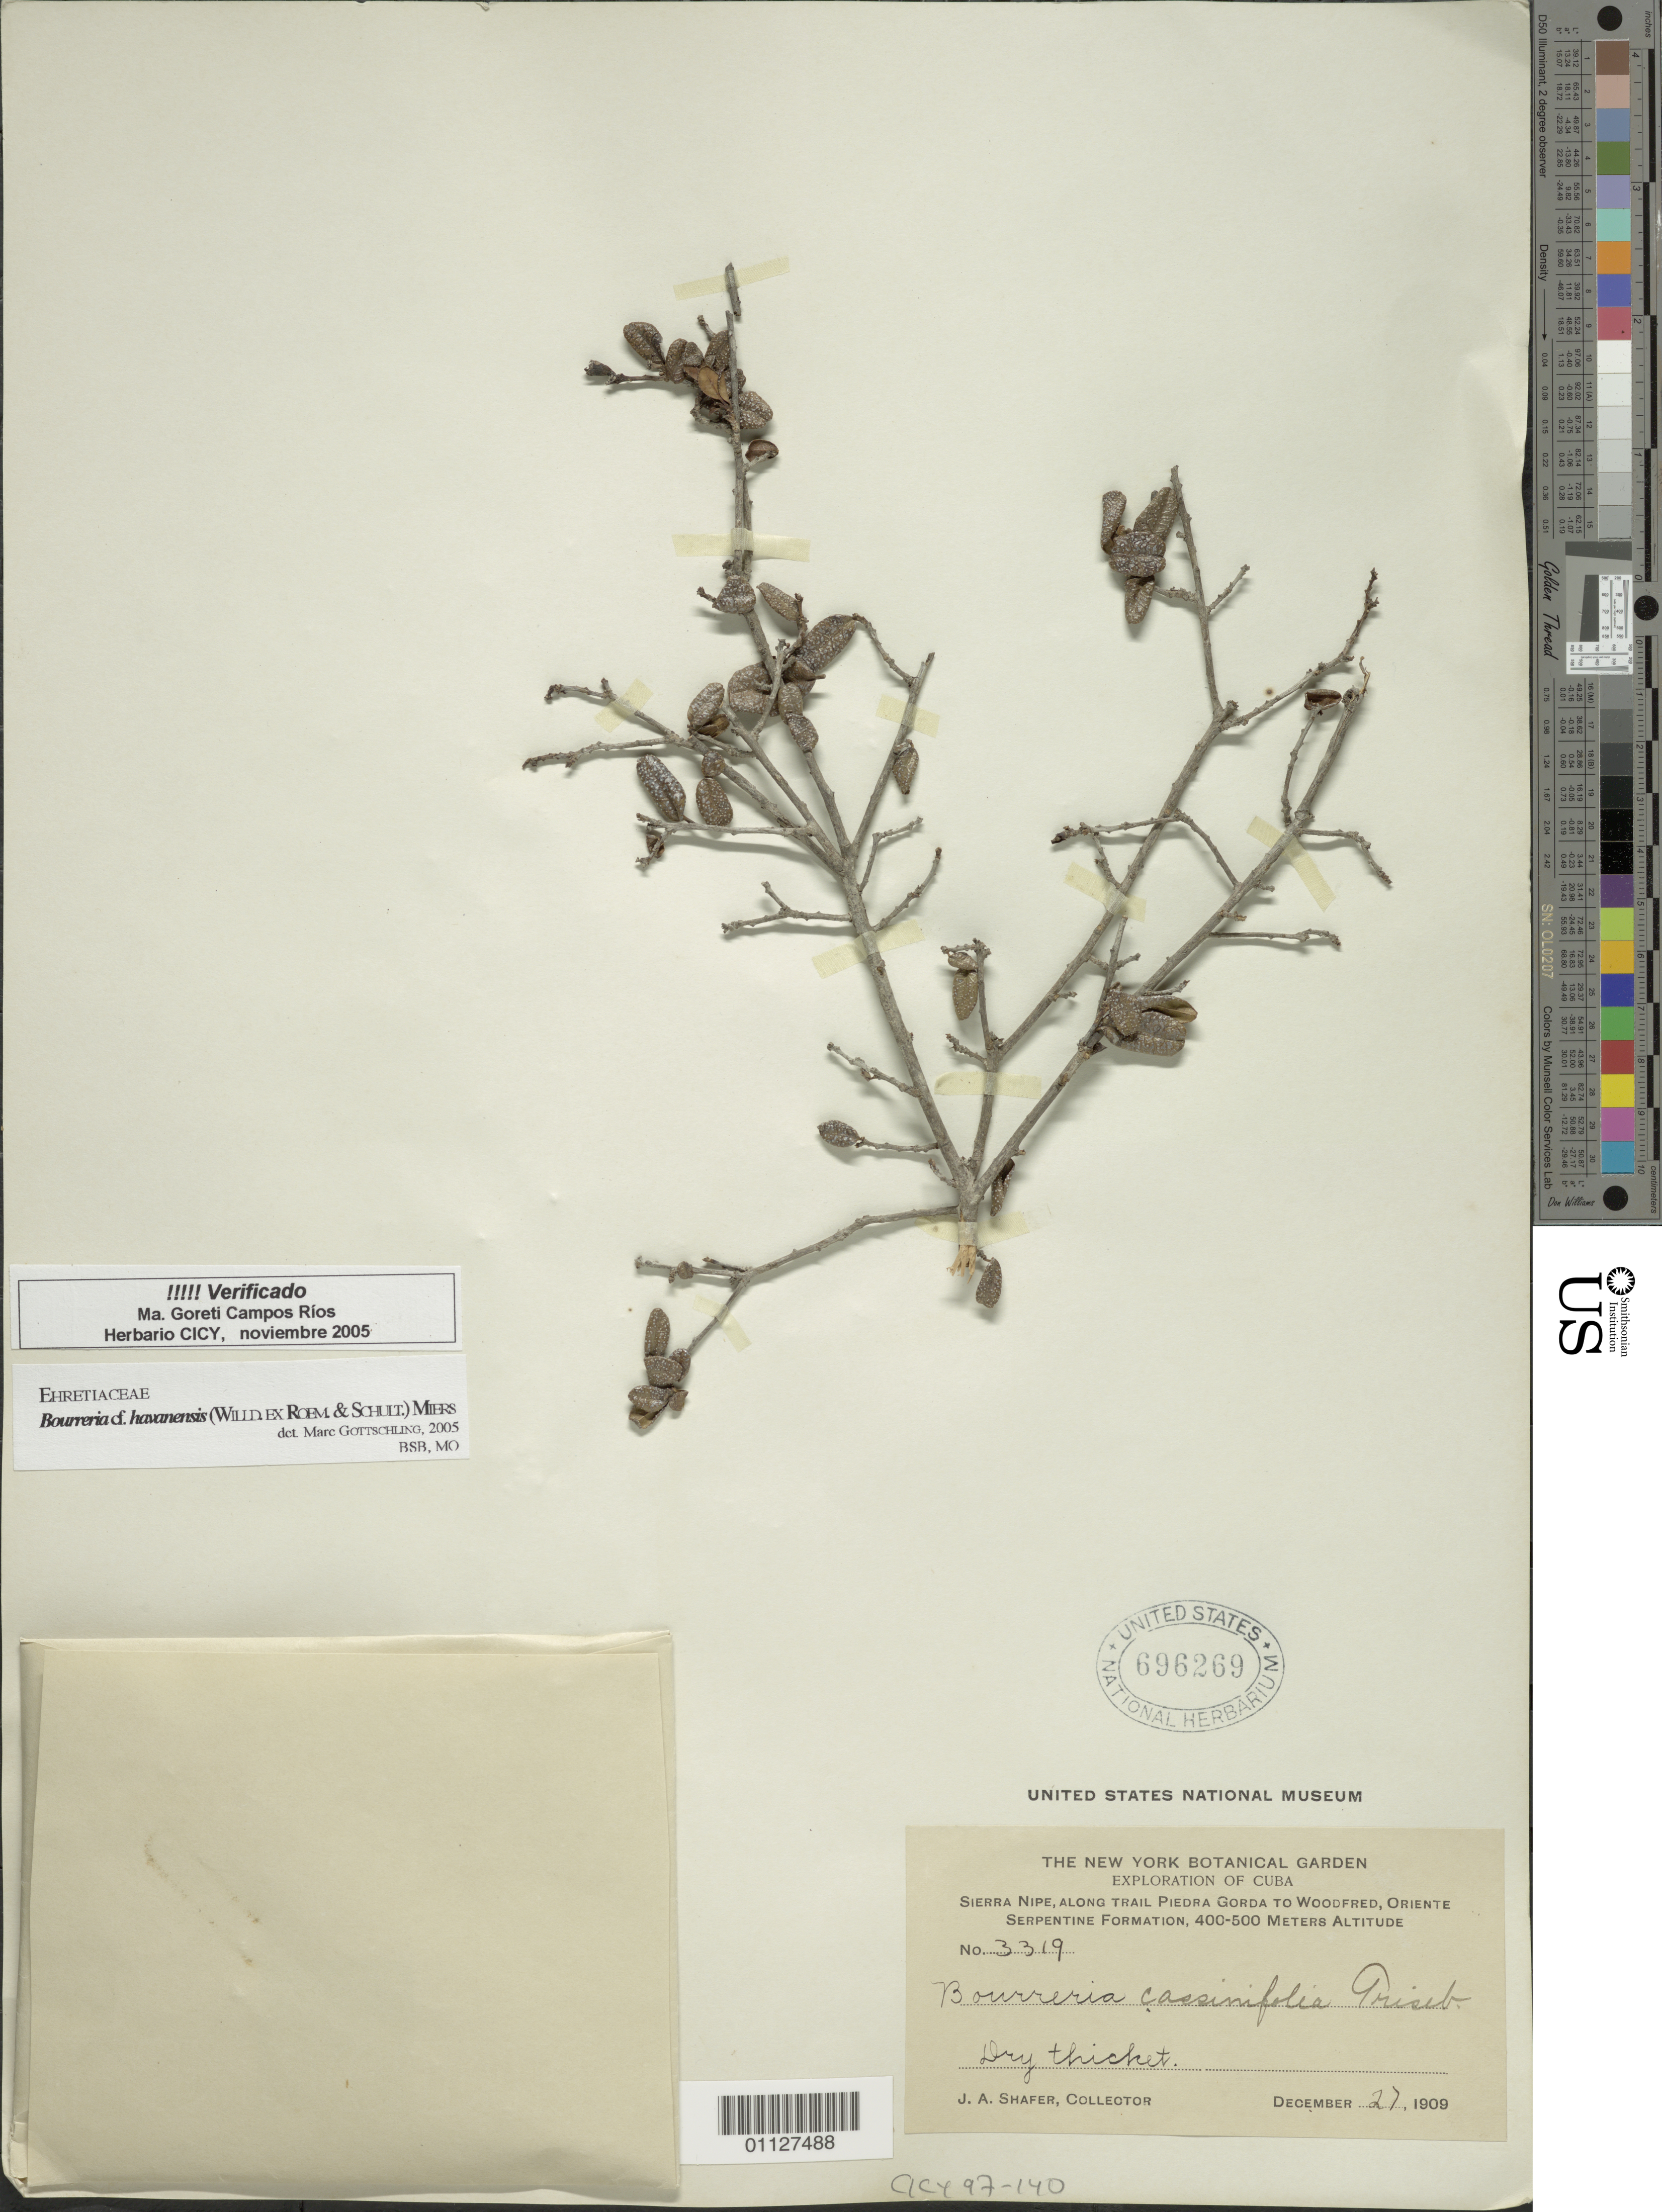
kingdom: Plantae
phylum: Tracheophyta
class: Magnoliopsida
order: Boraginales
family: Ehretiaceae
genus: Bourreria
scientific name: Bourreria havanensis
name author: (Roem. & Schult.) Miers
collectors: J. A. Shafer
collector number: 3319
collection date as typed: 27 Dec 1909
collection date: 1909-12-27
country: Cuba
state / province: Holguín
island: Cuba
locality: Serpentine formation, Sierra Nipe, along trail Piedra Gorda to Woodfred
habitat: dry thicket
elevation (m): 400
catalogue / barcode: US 696269